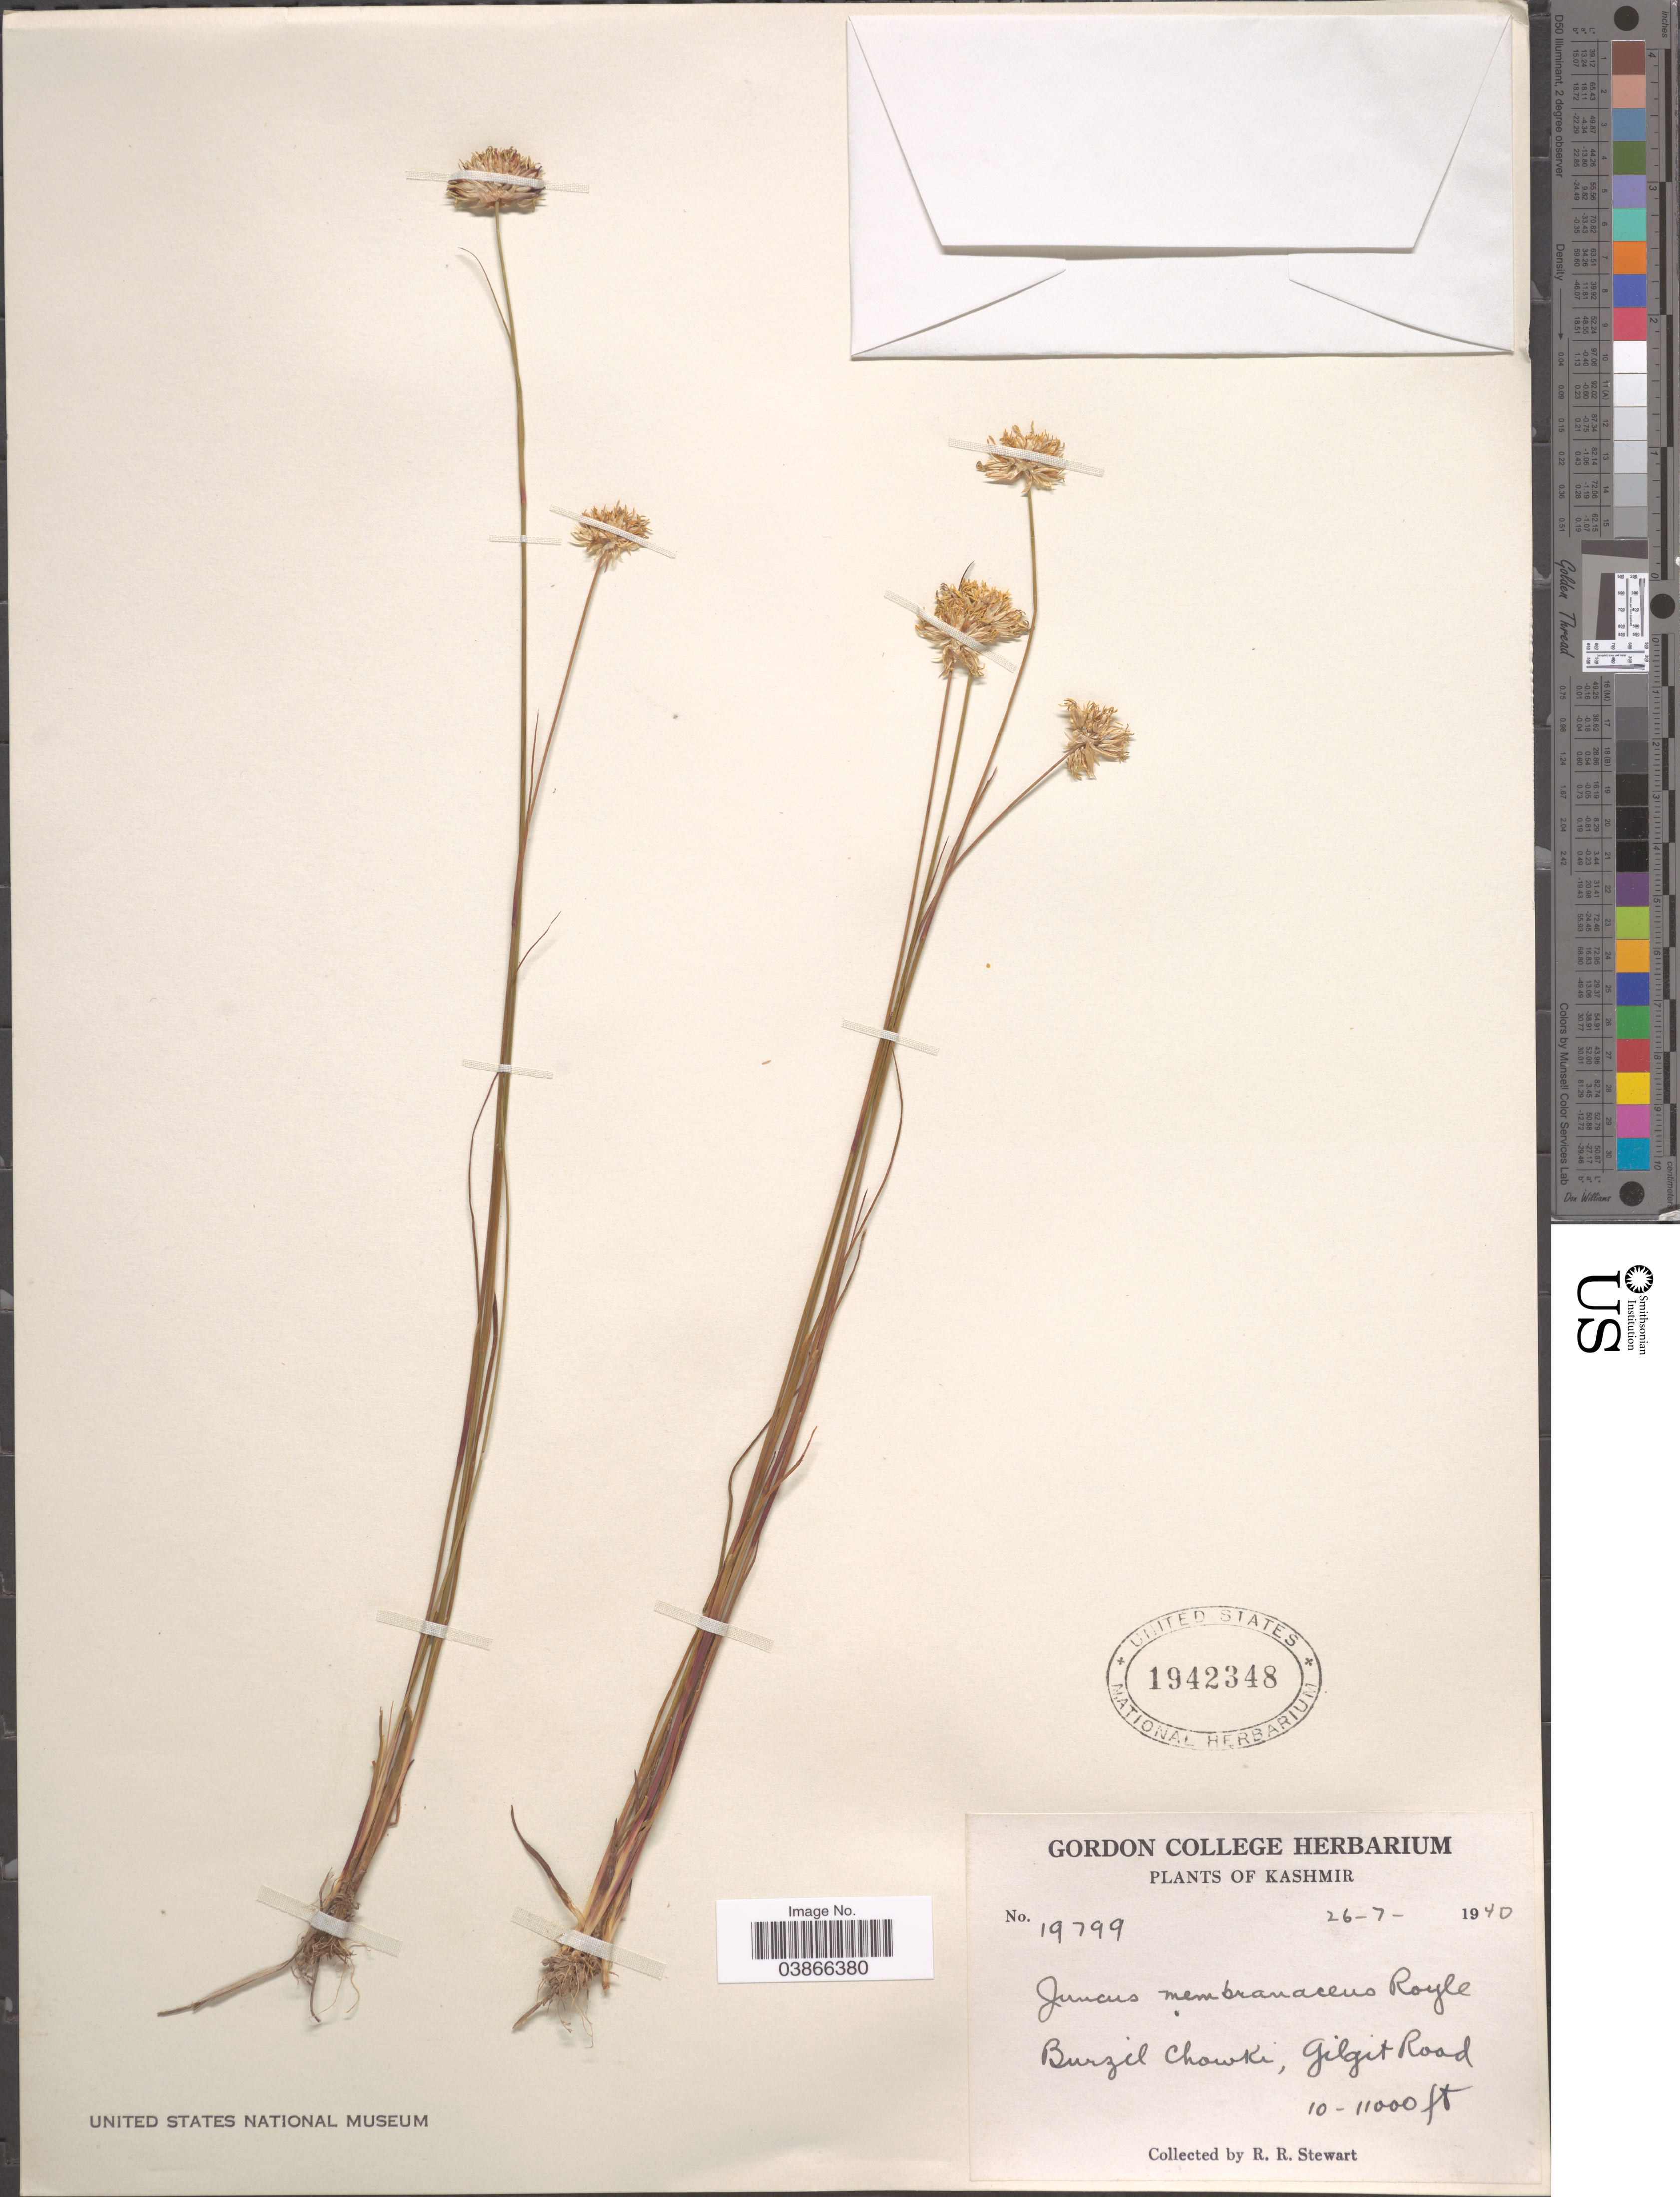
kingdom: Plantae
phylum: Tracheophyta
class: Liliopsida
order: Poales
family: Juncaceae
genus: Juncus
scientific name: Juncus membranaceus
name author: Royle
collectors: R. Stewart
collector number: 19799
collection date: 1940-07-26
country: Pakistan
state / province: Gilgit-Baltistan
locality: Kashmir. Burzil Chowki, Gilgit Road.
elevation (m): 3048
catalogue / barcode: US 1942348